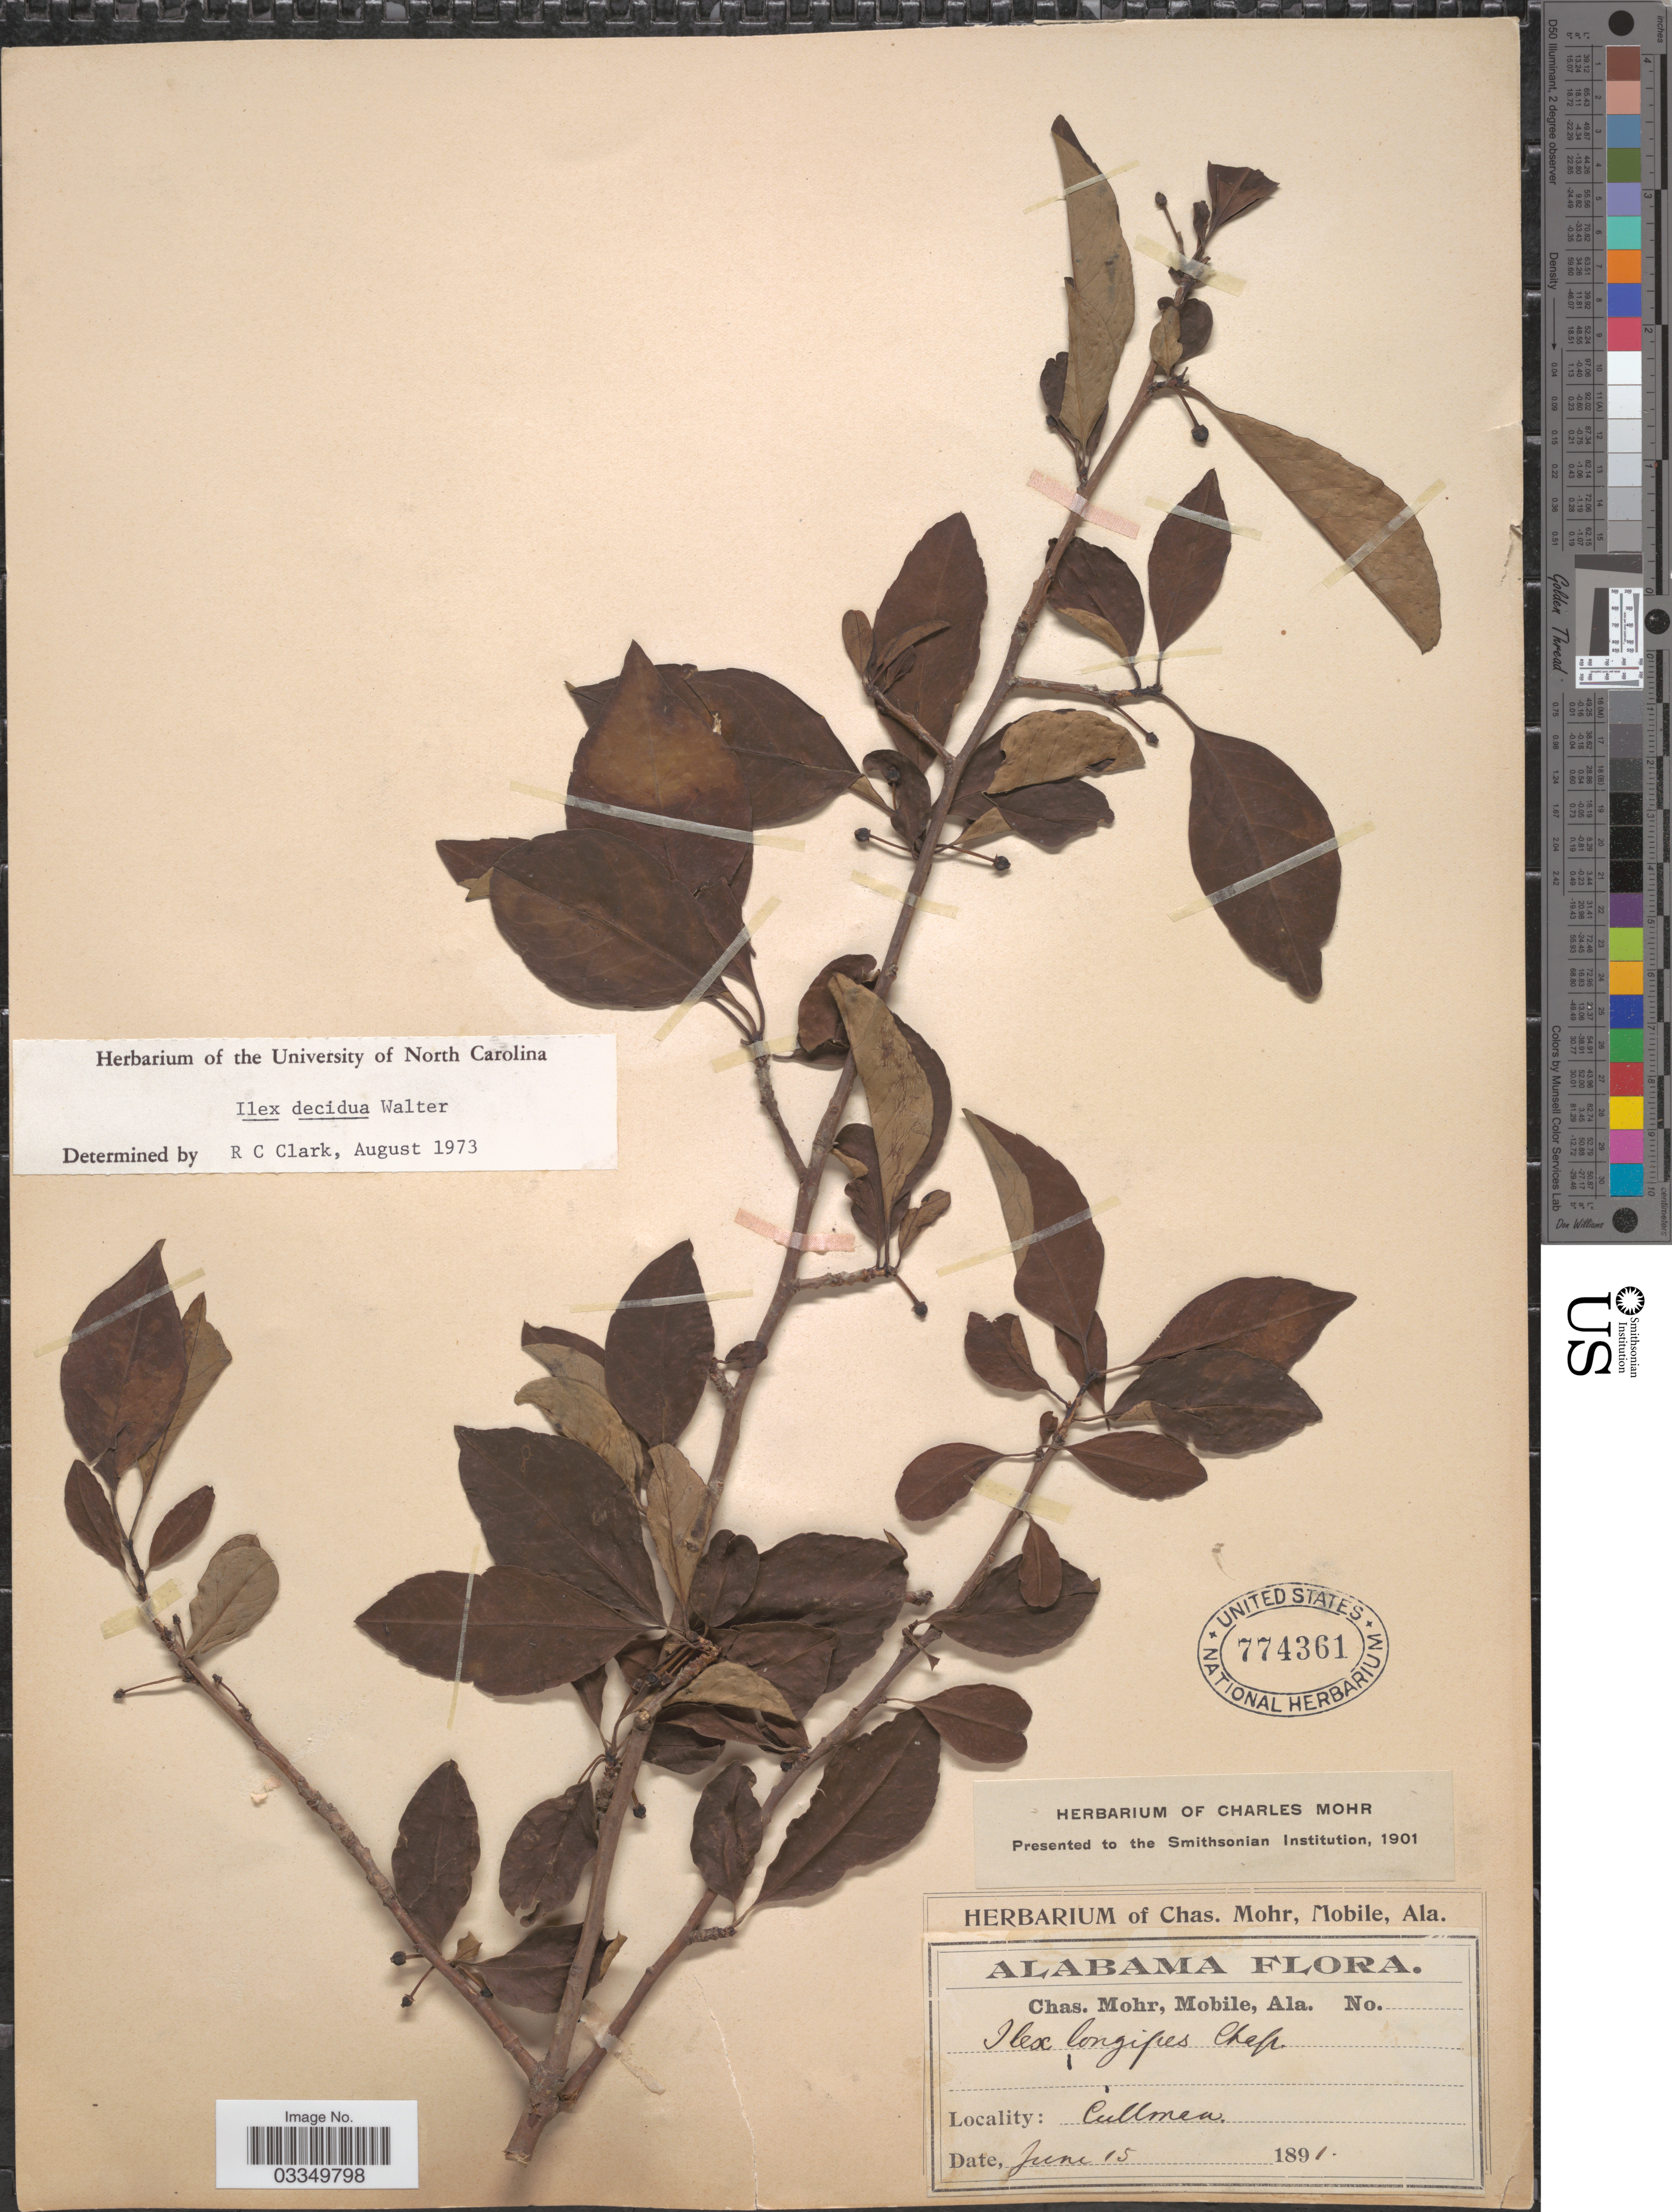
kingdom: Plantae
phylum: Tracheophyta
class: Magnoliopsida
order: Aquifoliales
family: Aquifoliaceae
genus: Ilex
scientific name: Ilex decidua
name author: Walter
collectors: C. Mohr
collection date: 1891-06-15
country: United States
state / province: Alabama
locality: Cullman.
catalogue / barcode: US 774361